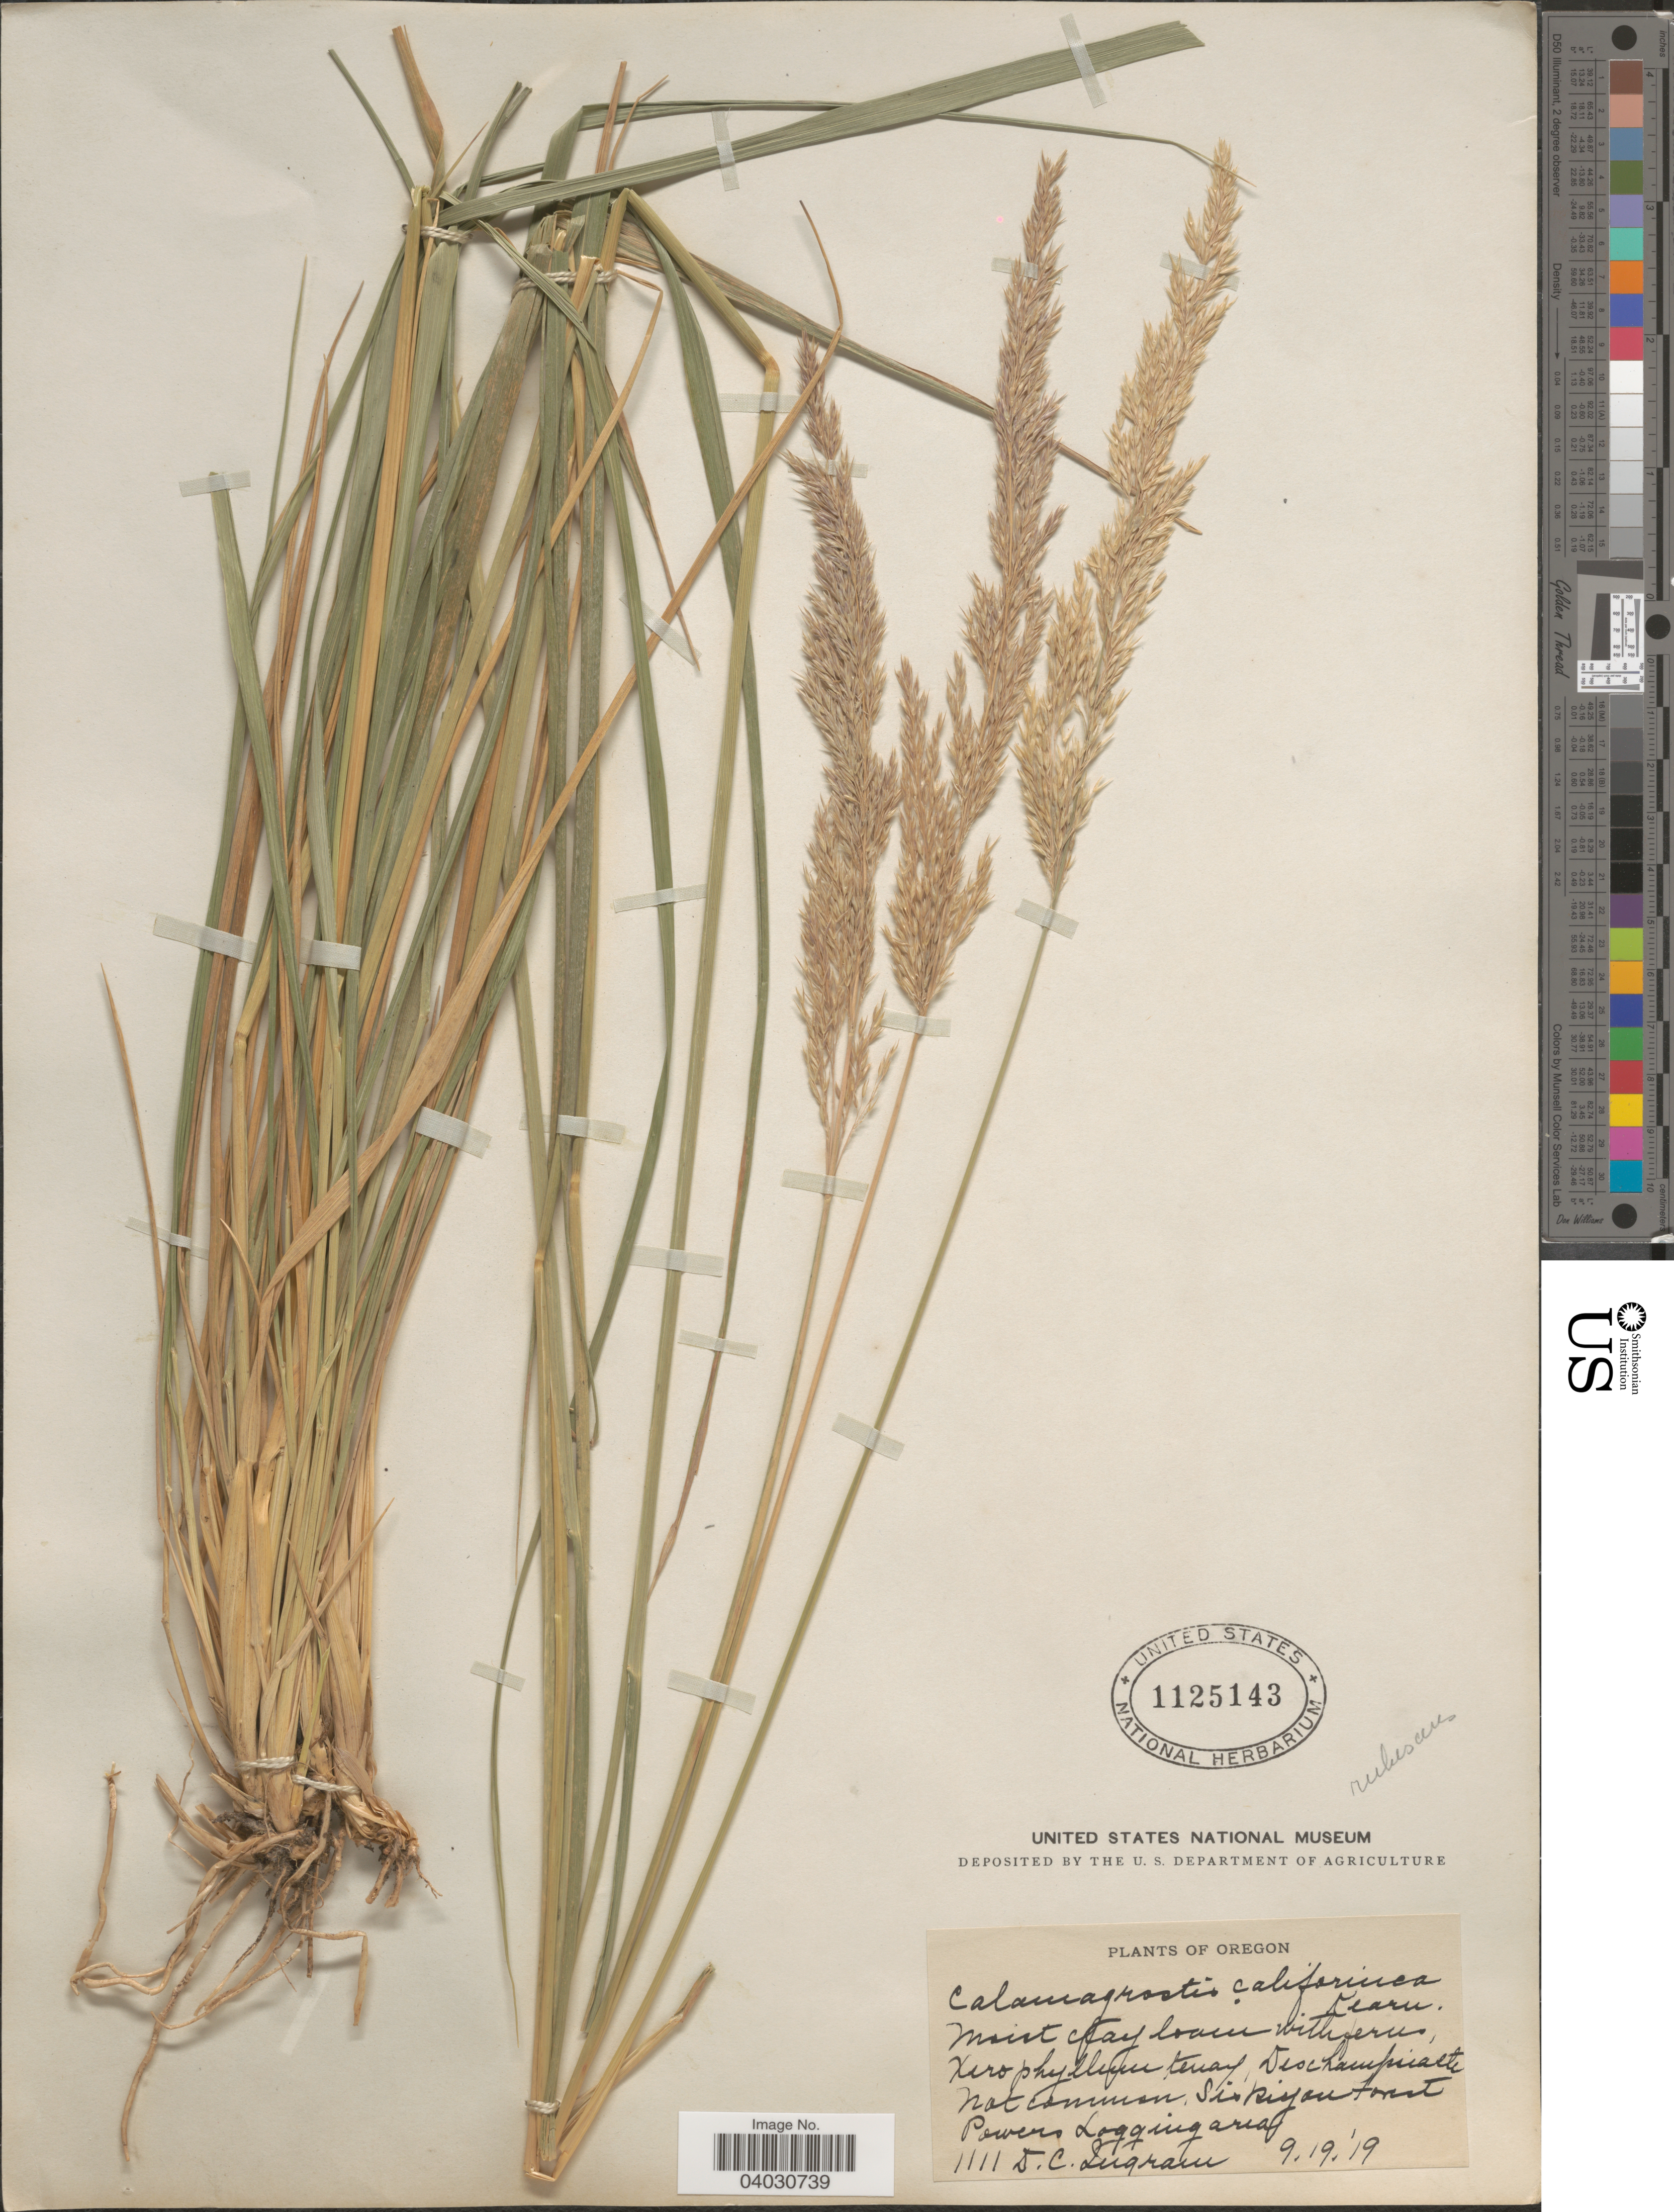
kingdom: Plantae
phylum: Tracheophyta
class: Liliopsida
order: Poales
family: Poaceae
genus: Calamagrostis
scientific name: Calamagrostis rubescens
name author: Buckley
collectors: D. C. Ingram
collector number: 1111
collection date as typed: Transcribed d/m/y: 19/9/19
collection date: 1919-09-19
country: United States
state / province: Oregon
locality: Siskiyou Forest. Powers Logging area.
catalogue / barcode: US 1125143